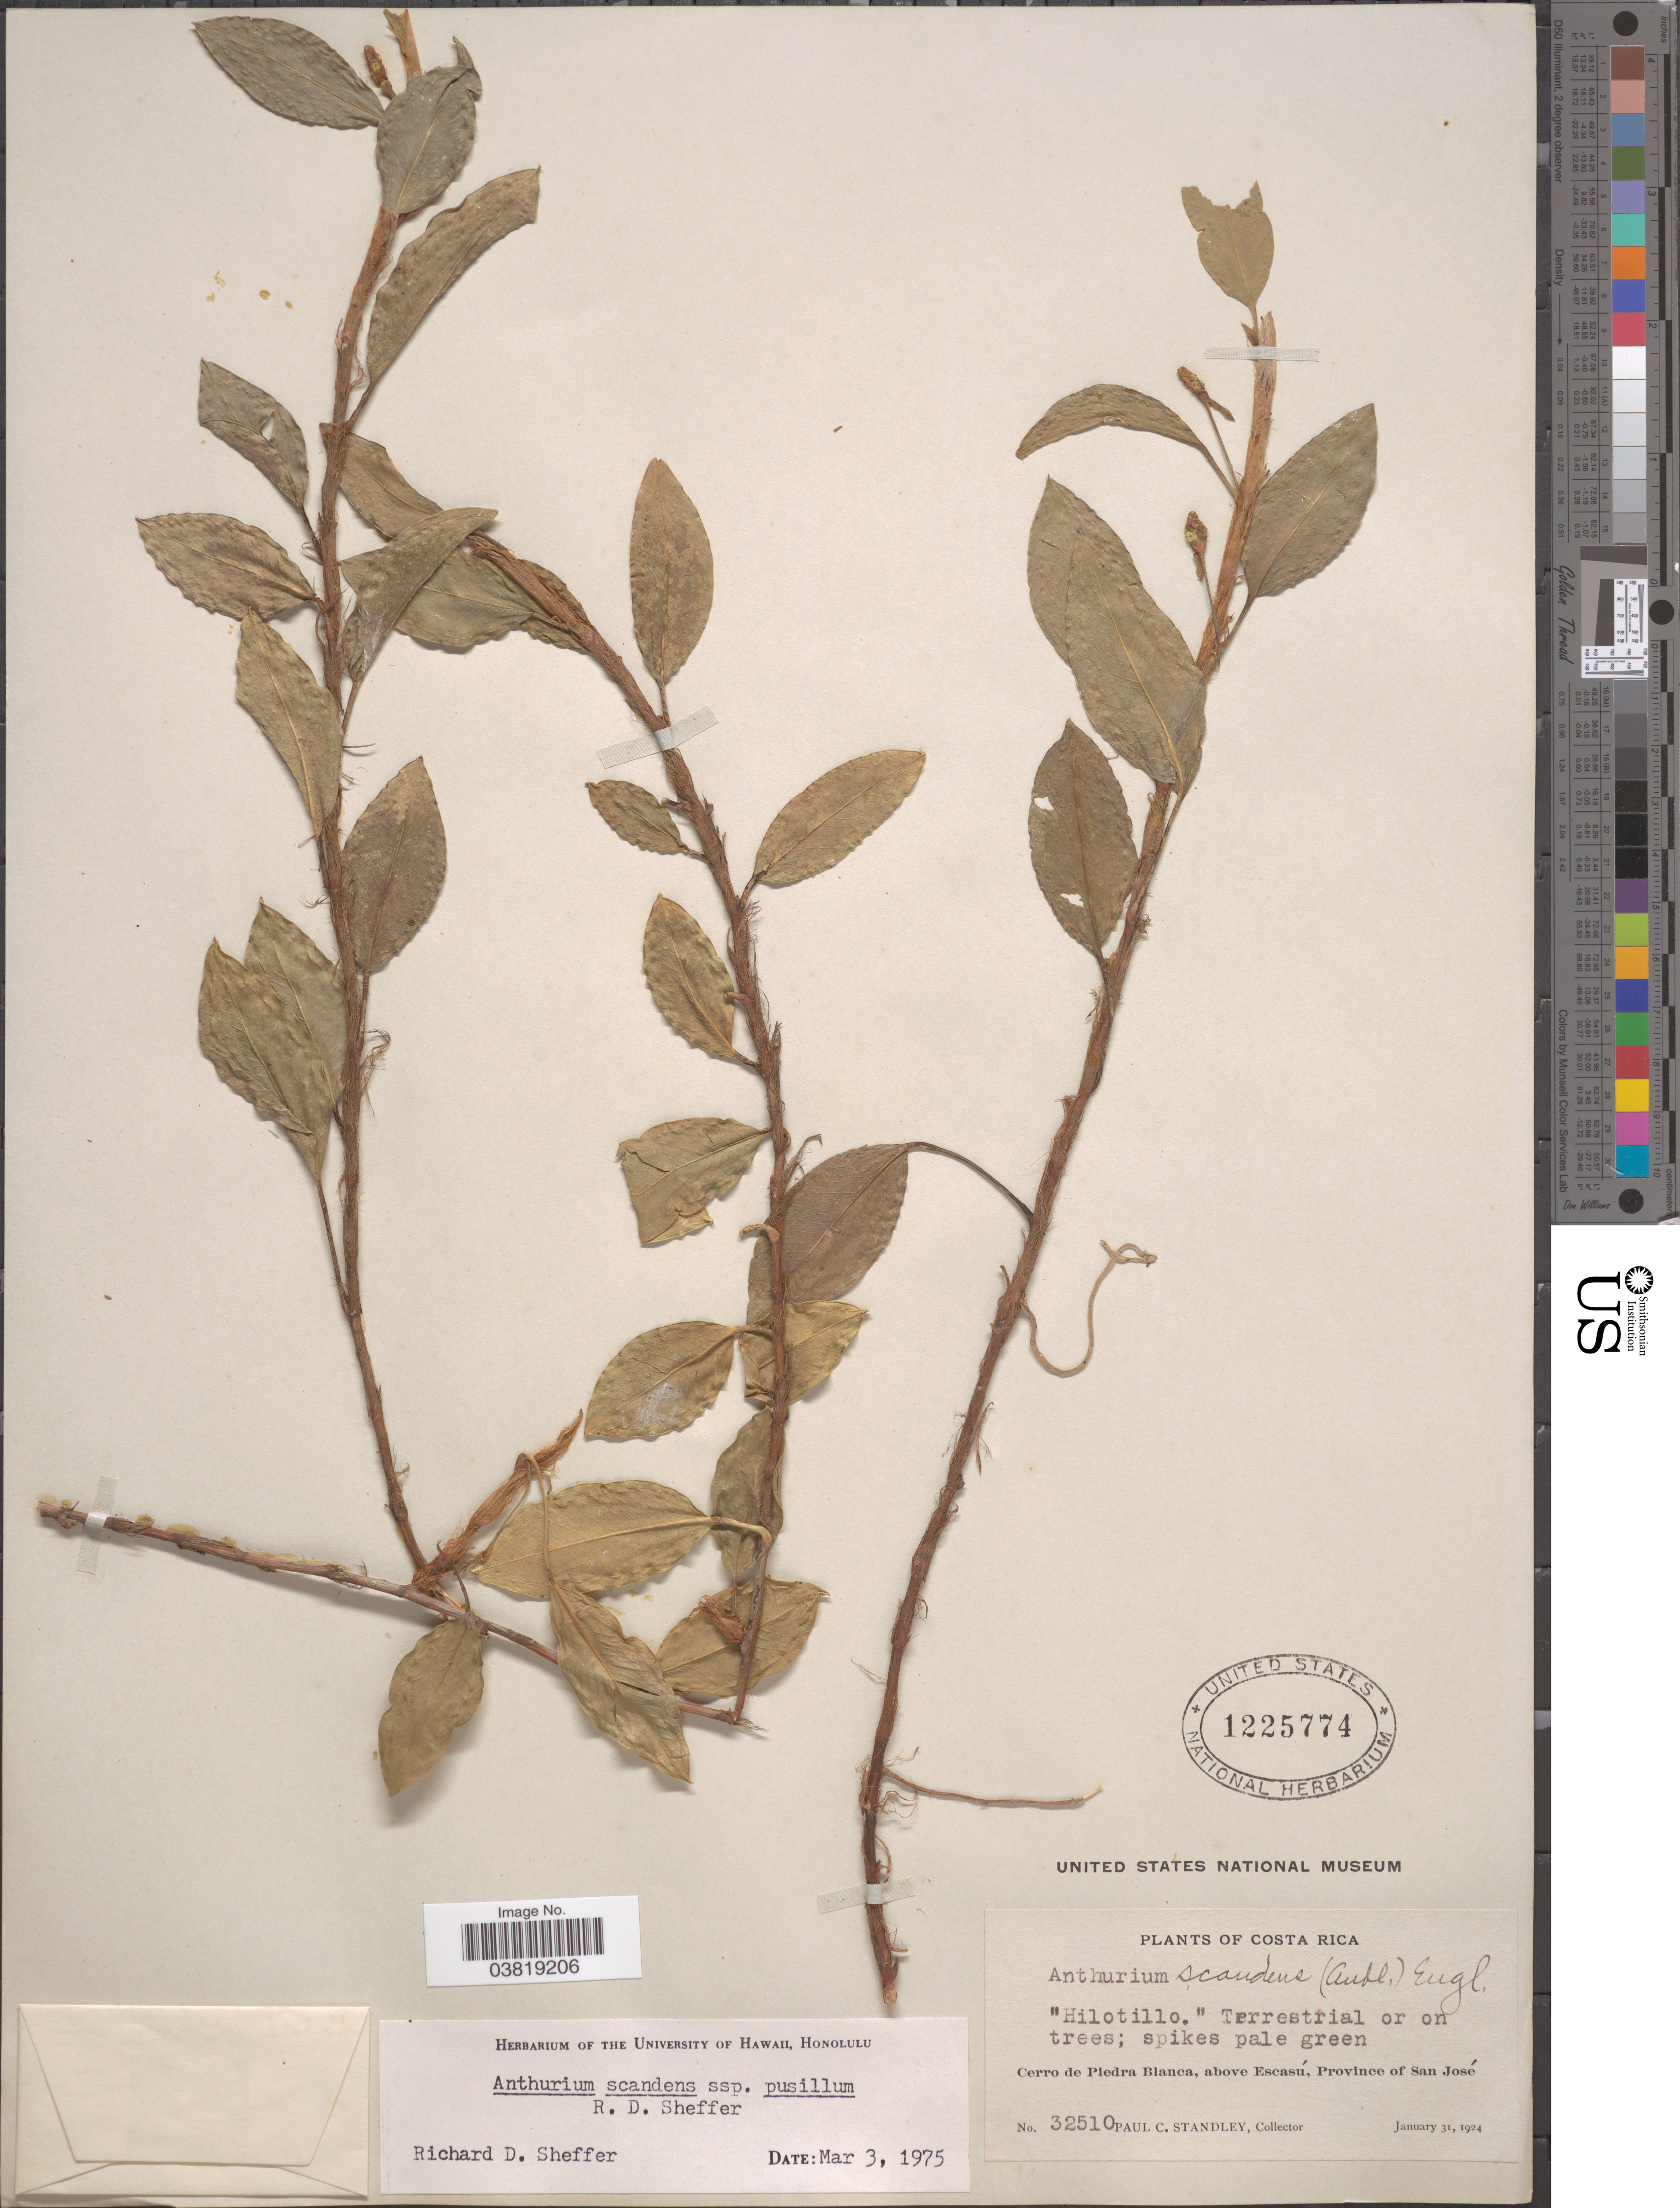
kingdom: Plantae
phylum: Tracheophyta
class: Liliopsida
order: Alismatales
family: Araceae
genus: Anthurium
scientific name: Anthurium scandens subsp. pusillum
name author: Sheffer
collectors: P. C. Standley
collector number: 32510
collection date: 1924-01-31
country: Costa Rica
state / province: San José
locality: Cerro de Piedra Blanca, above Escasú.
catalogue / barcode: US 1225774